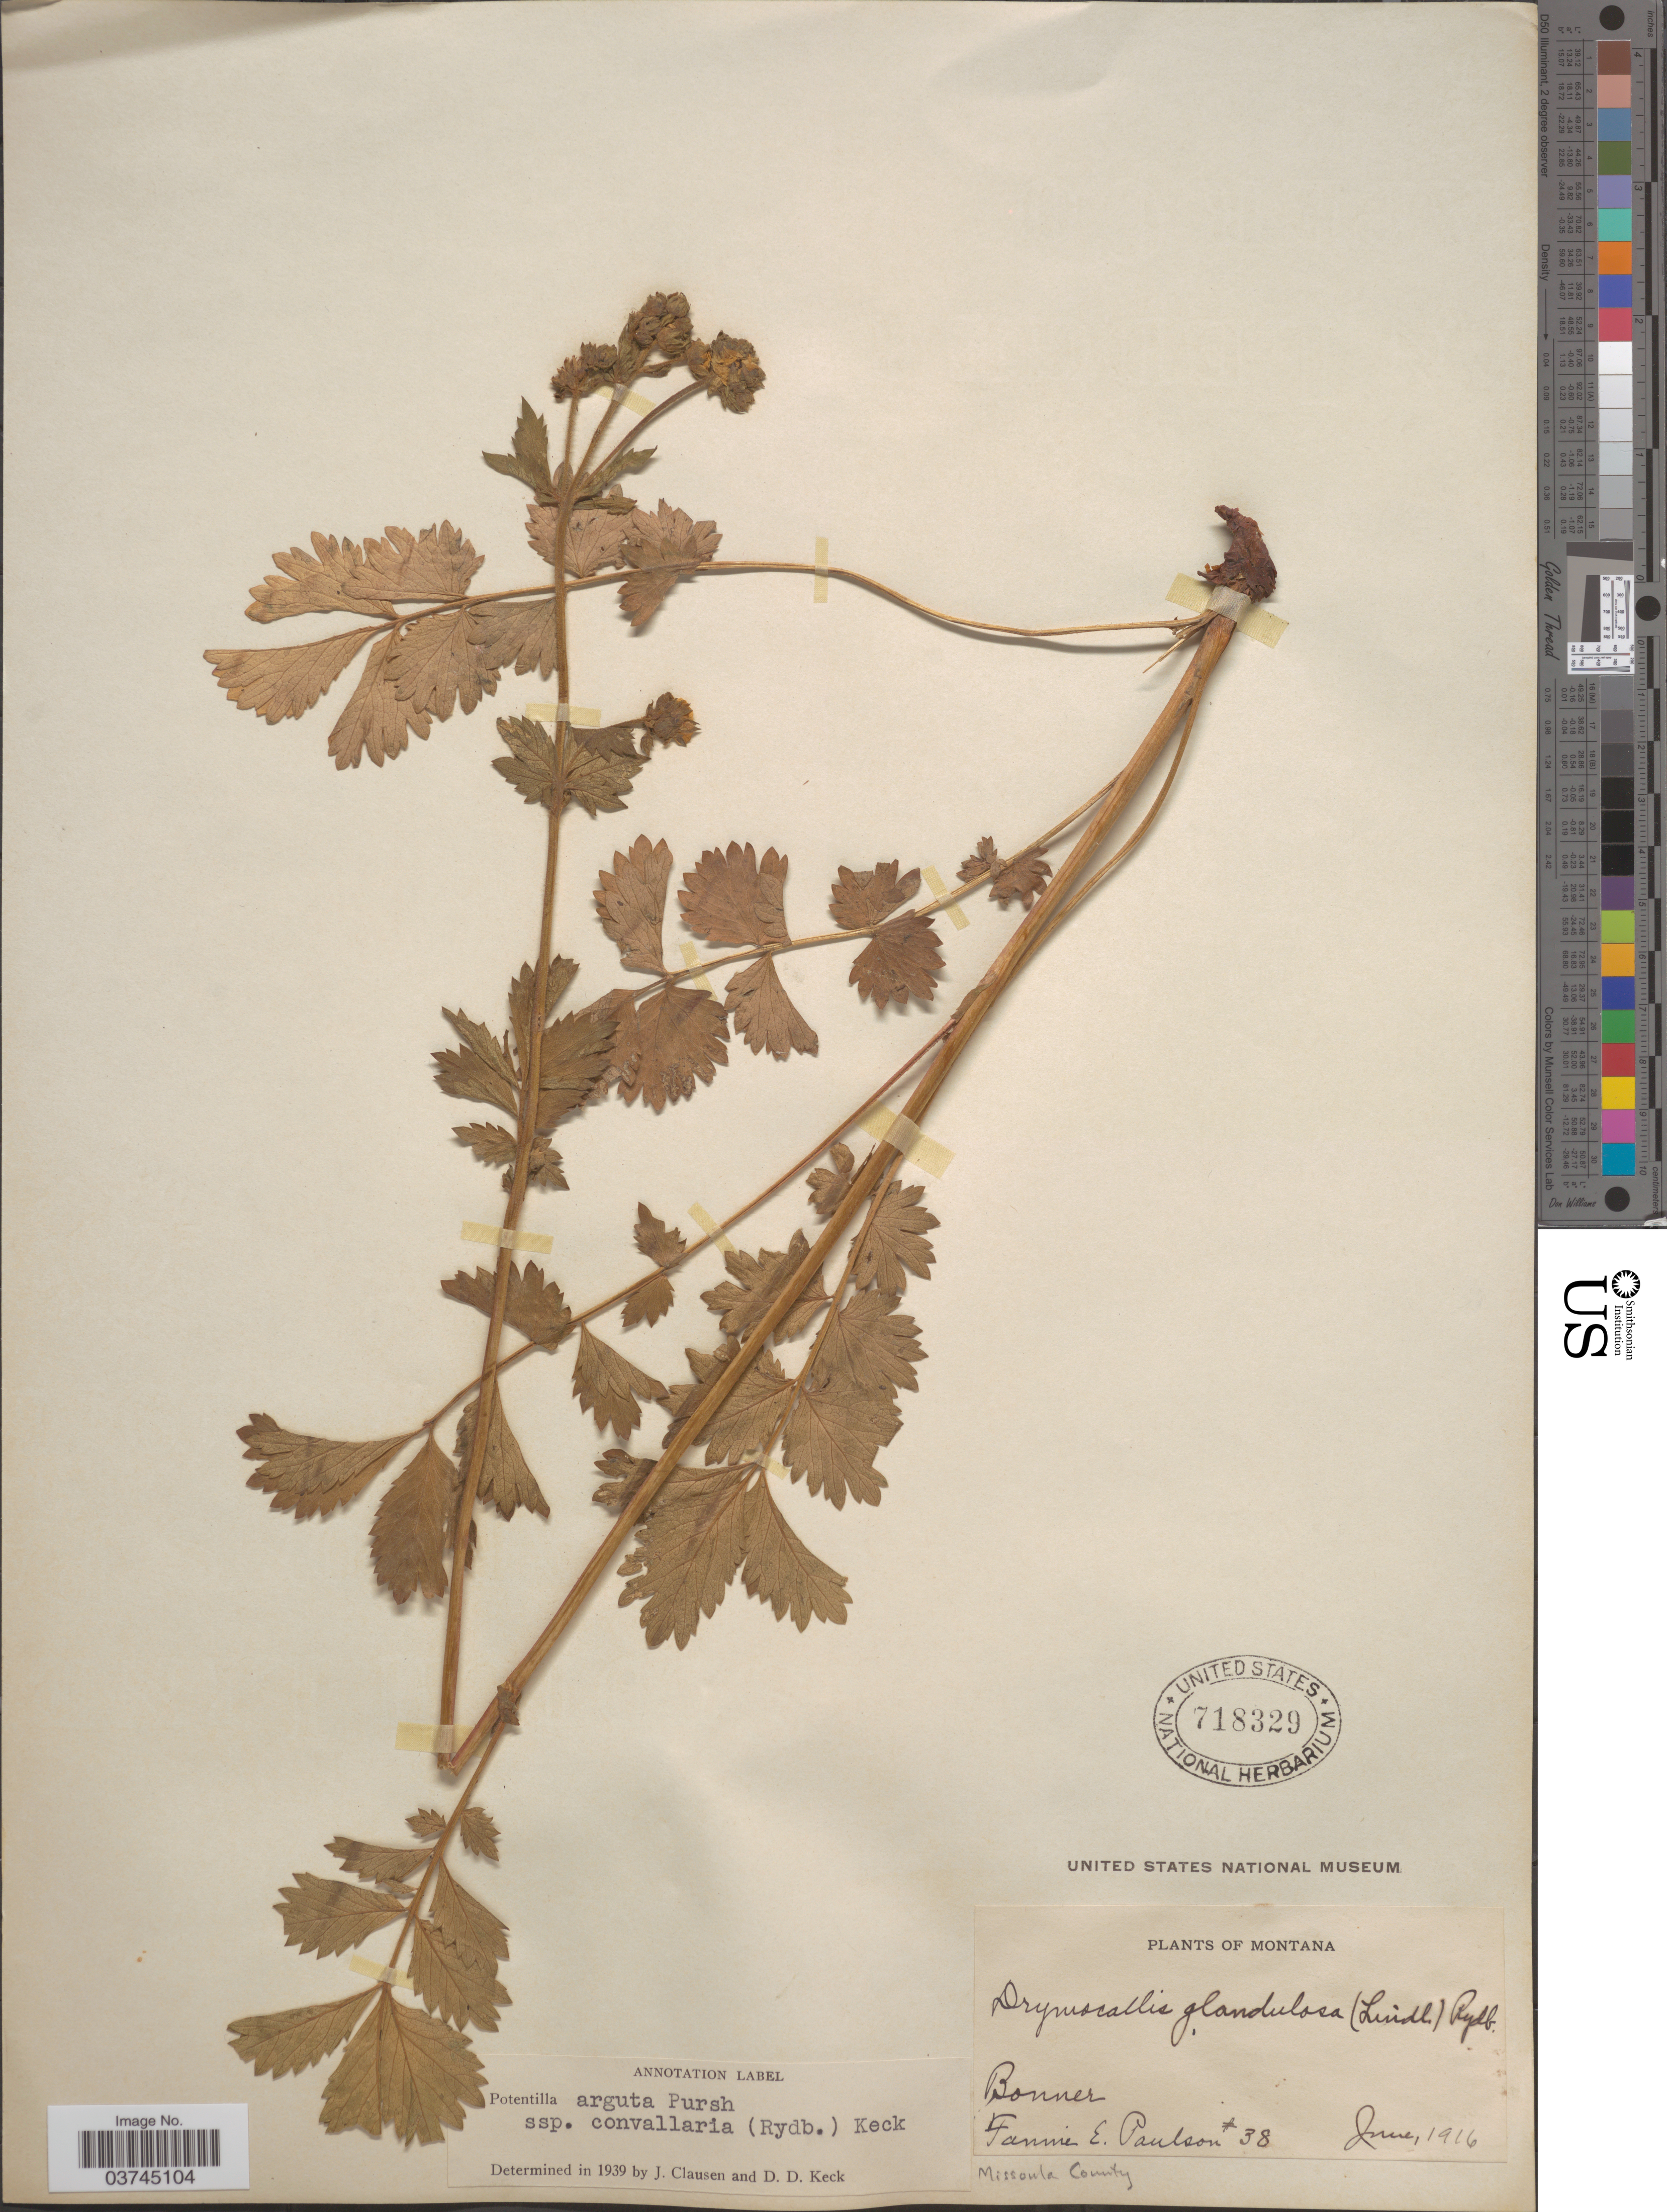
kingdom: Plantae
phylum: Tracheophyta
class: Magnoliopsida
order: Rosales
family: Rosaceae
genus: Drymocallis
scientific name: Drymocallis convallaria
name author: (Rydb.) Rydb.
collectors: F. Paulson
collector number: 38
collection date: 1916-06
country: United States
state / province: Montana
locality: Bonner. Missoula County.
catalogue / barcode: US 718329